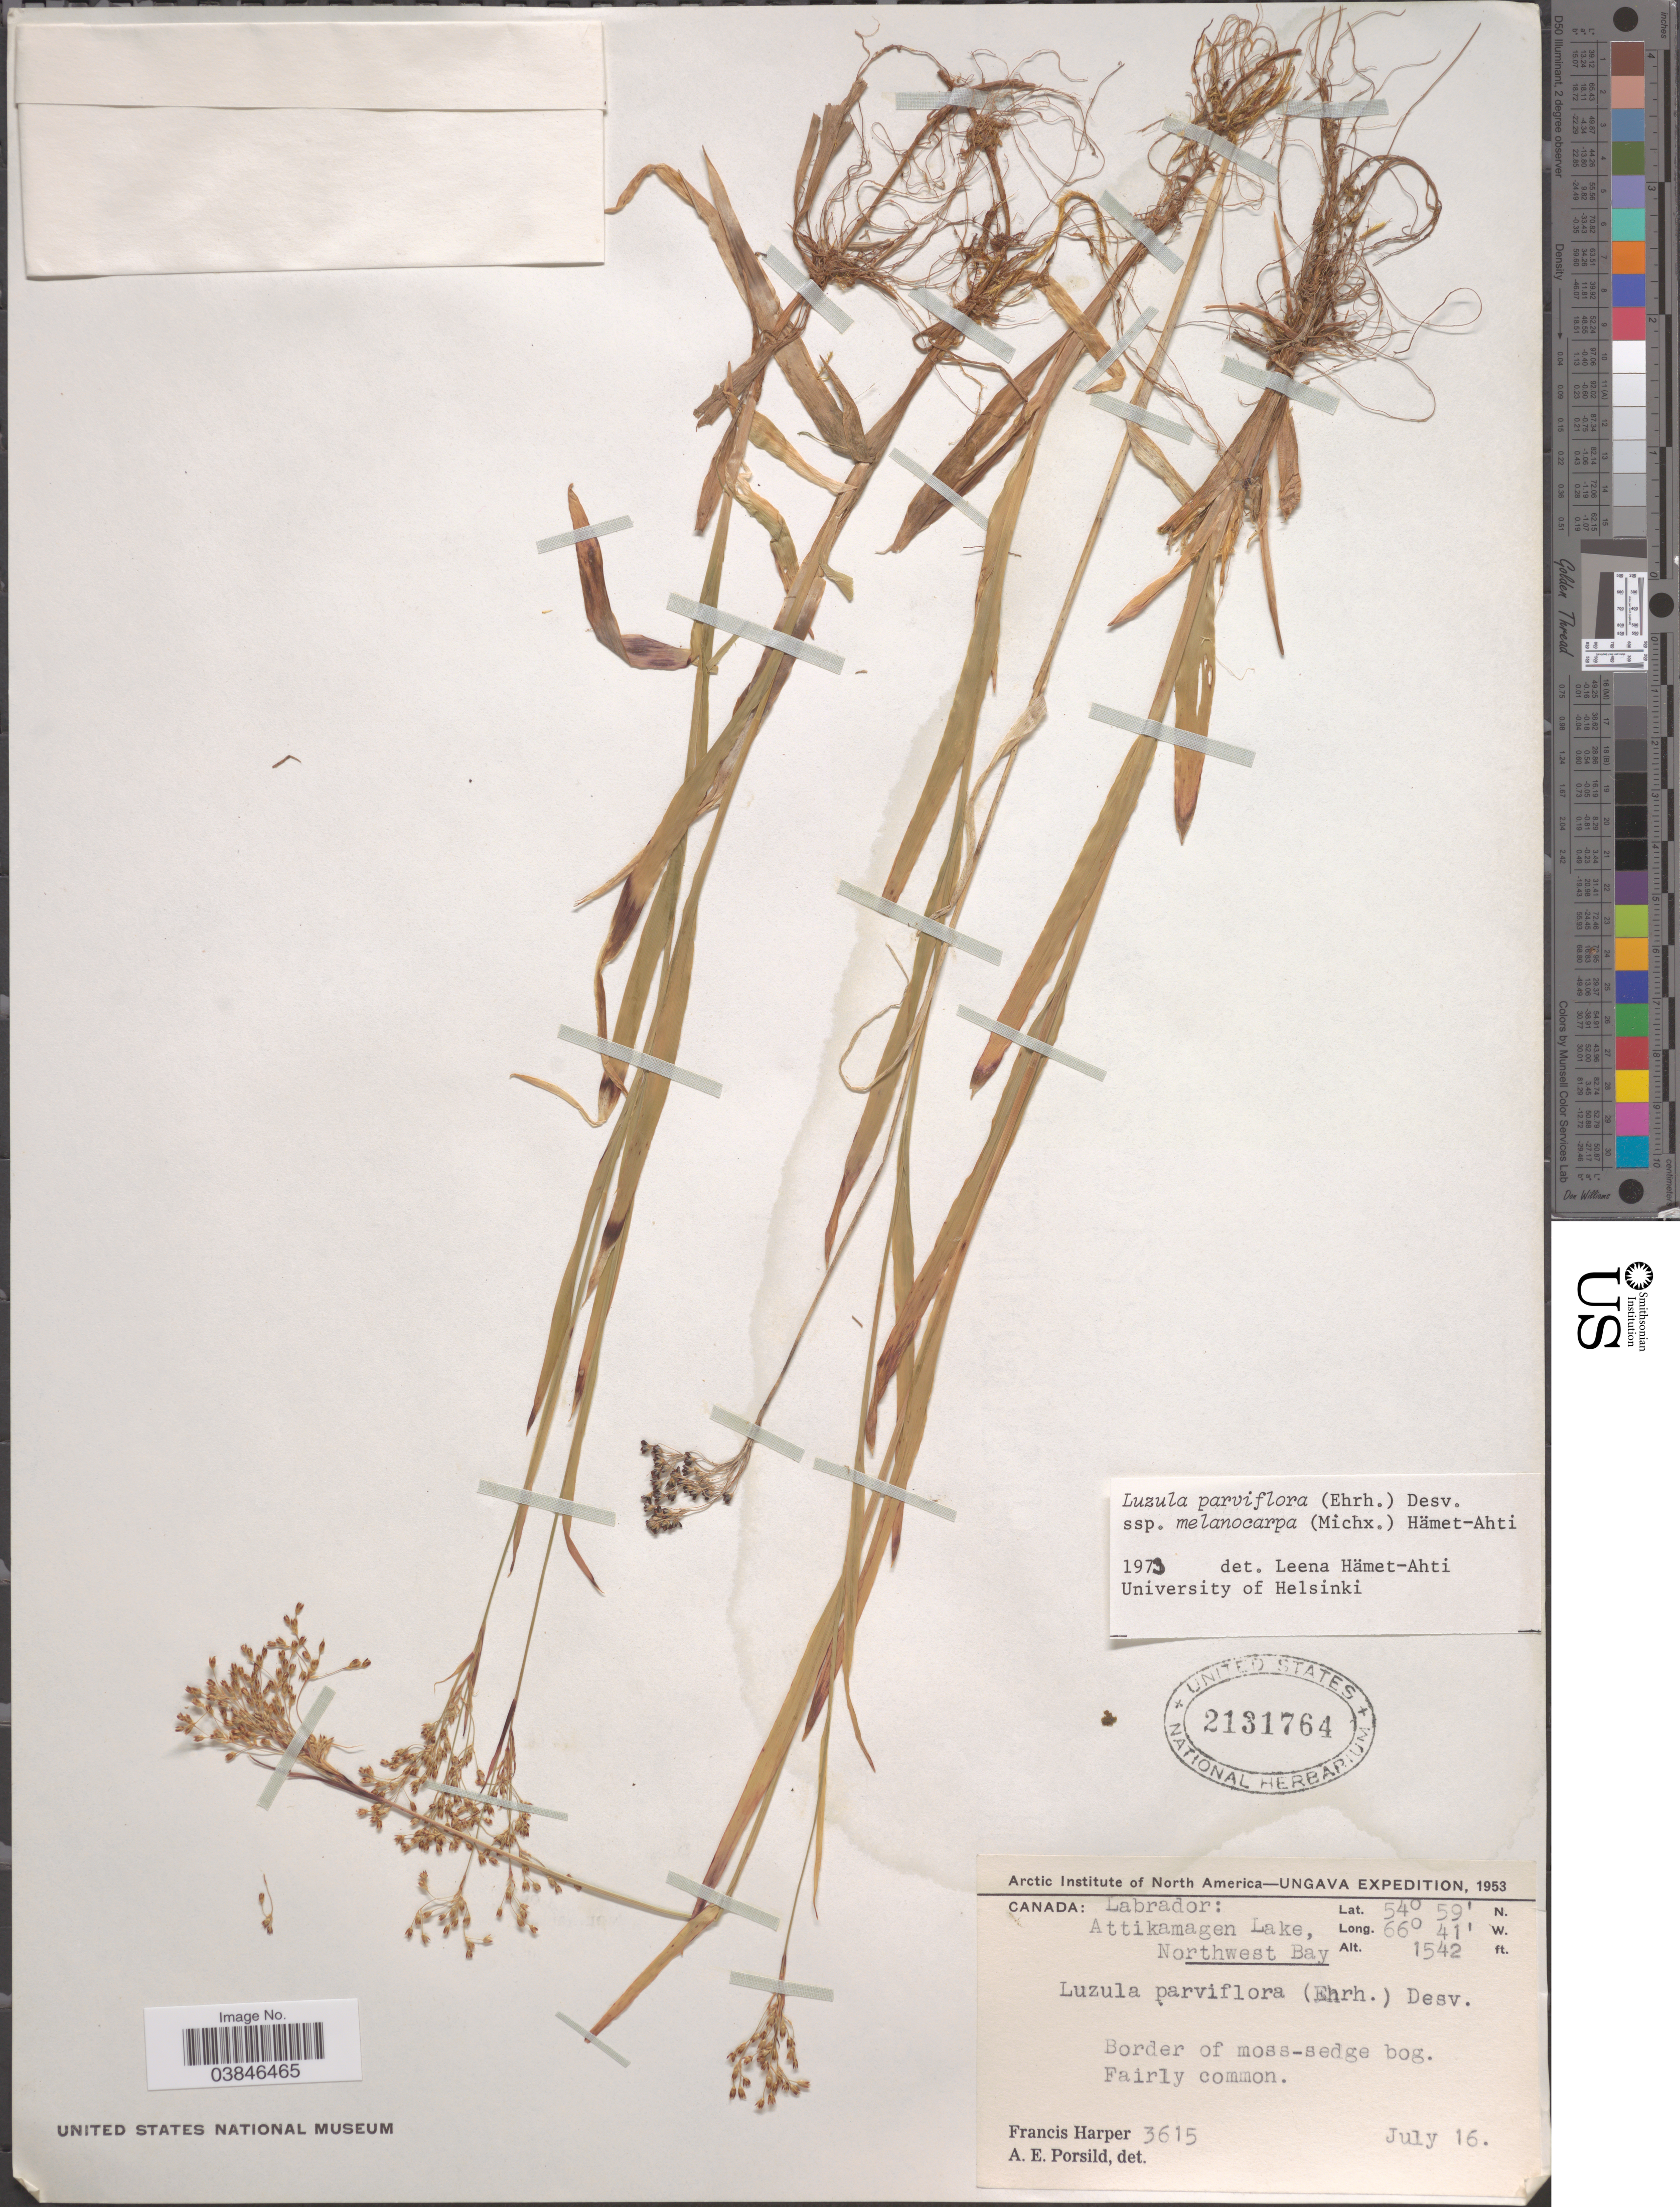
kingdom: Plantae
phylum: Tracheophyta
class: Liliopsida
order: Poales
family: Juncaceae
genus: Luzula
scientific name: Luzula parviflora subsp. melanocarpa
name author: Desv.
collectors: F. Harper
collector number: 3615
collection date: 1953-07-16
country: Canada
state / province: Newfoundland and Labrador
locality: Labrador. Attikamagen Lake, Northwest Bay. Border of moss-sedge bog.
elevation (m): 470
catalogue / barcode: US 2131764